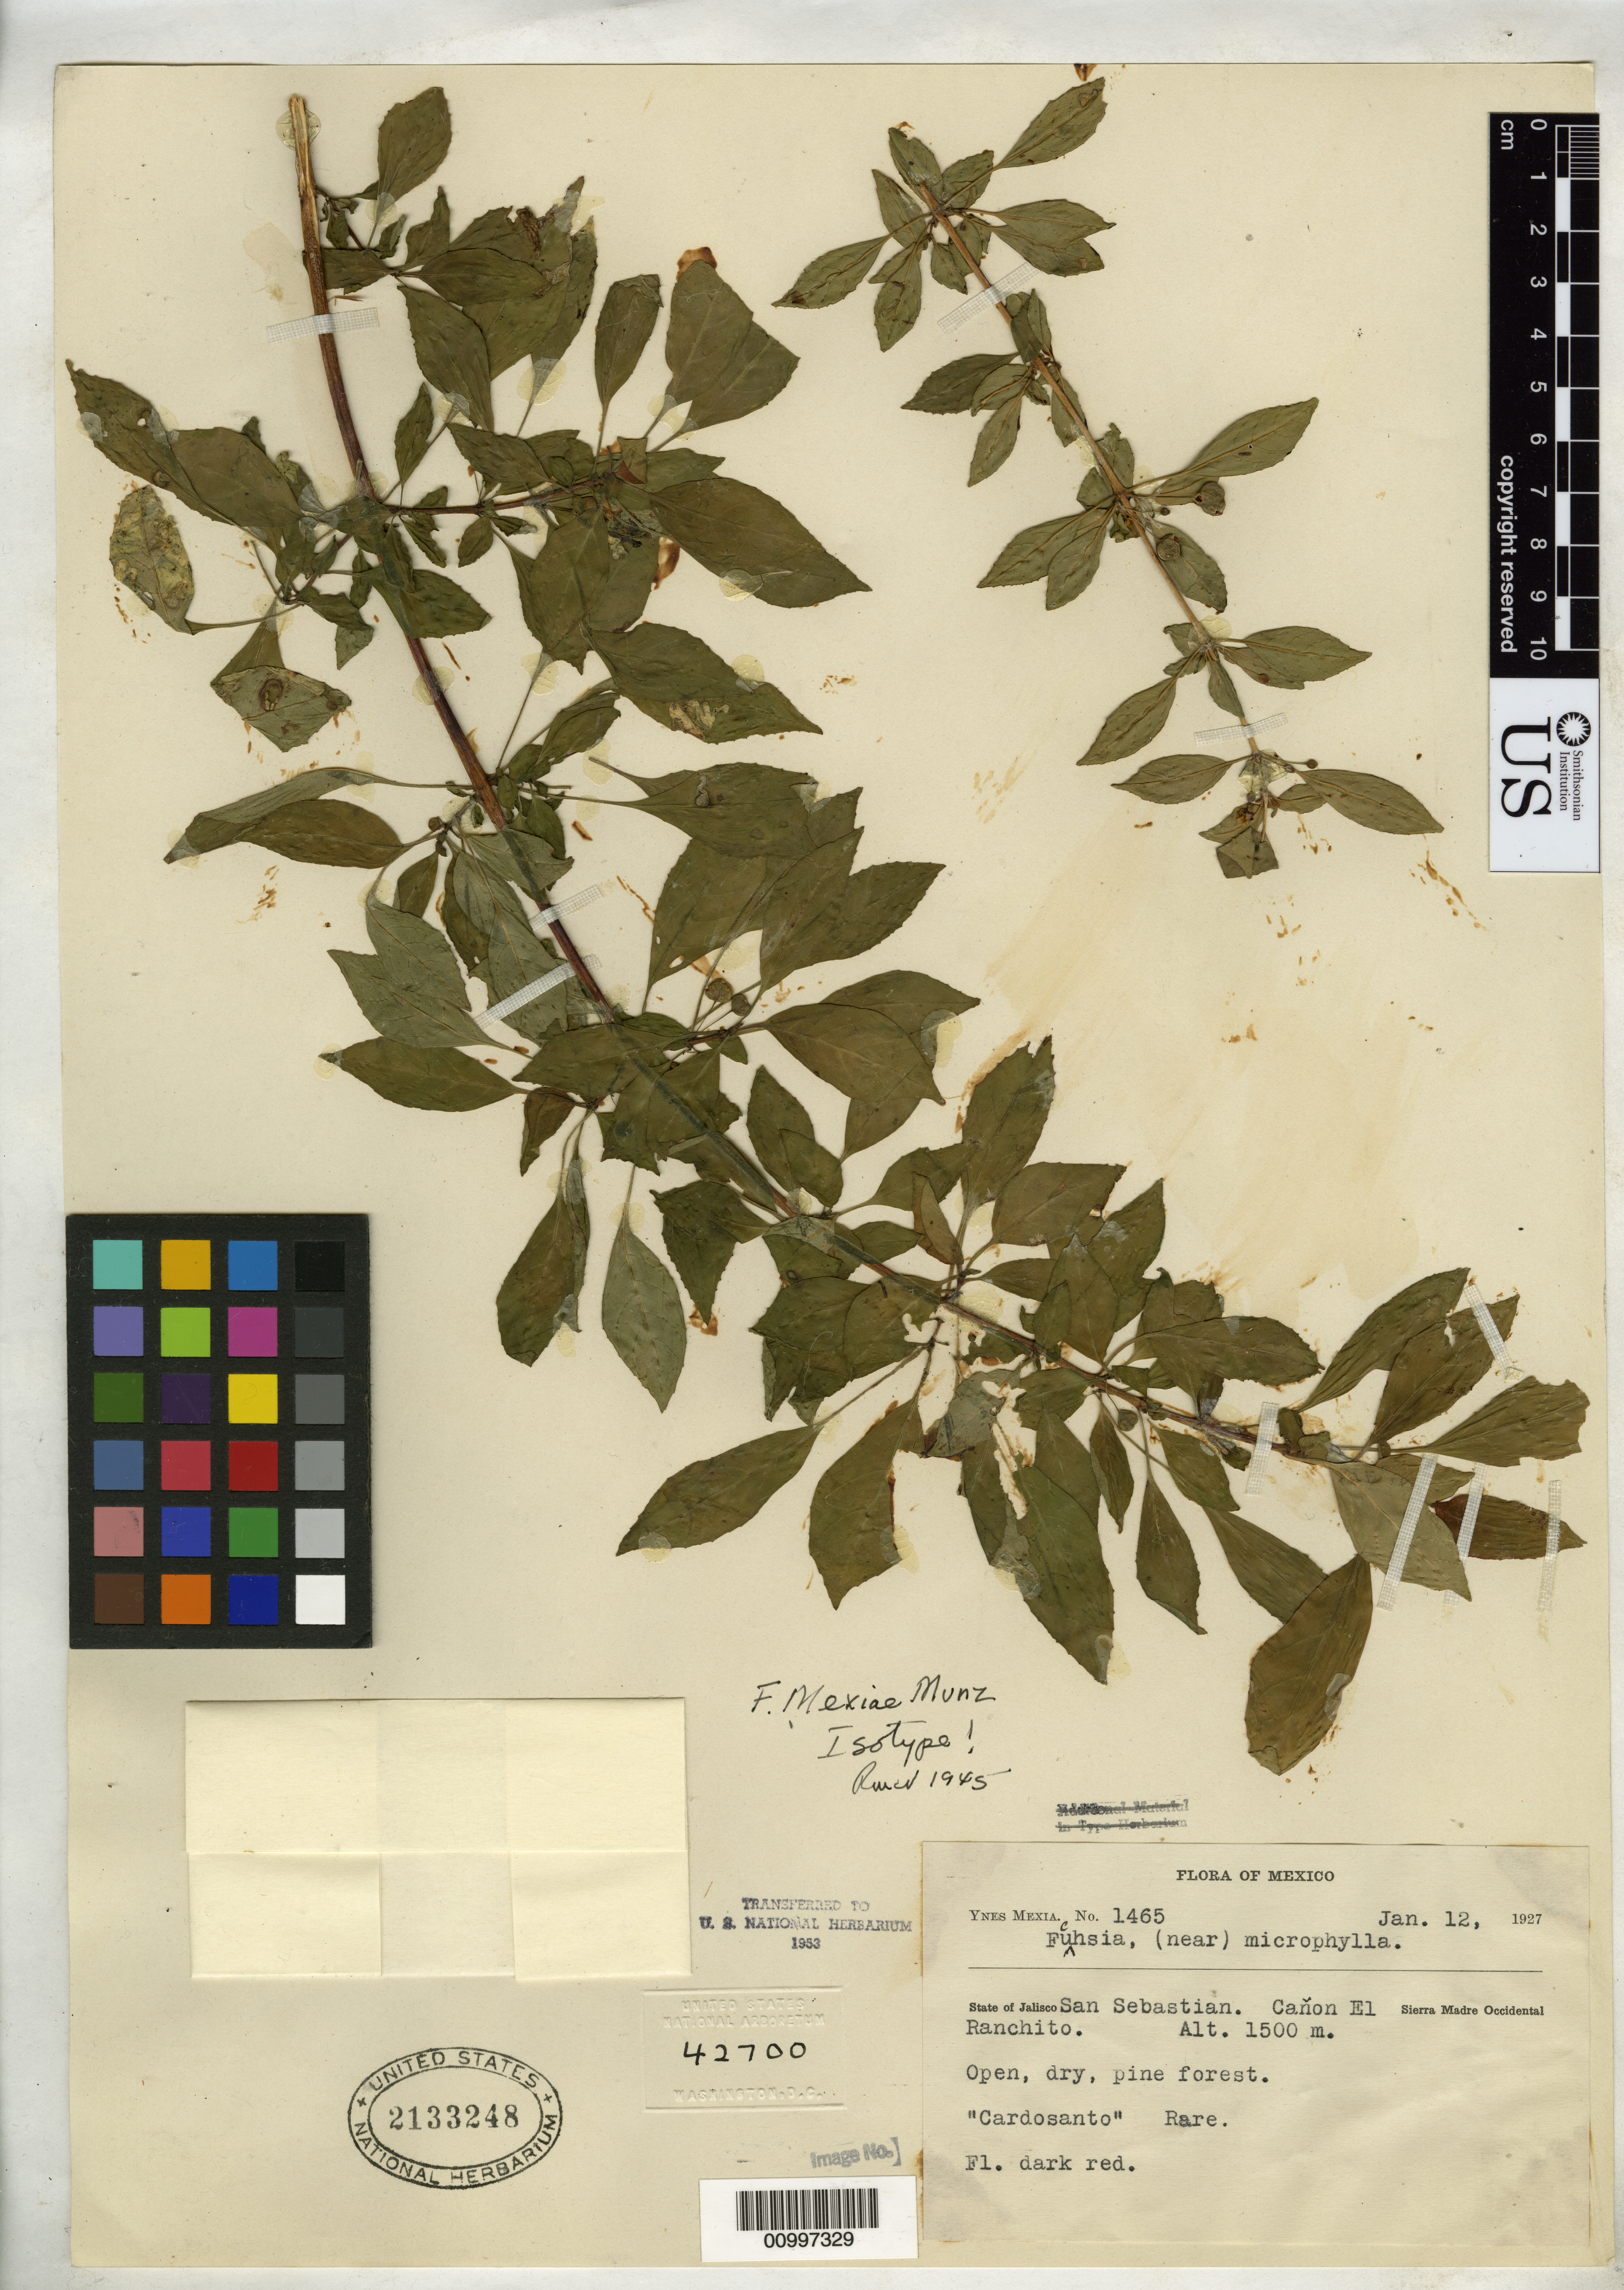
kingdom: Plantae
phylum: Tracheophyta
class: Magnoliopsida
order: Myrtales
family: Onagraceae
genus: Fuchsia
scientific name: Fuchsia mexiae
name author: Munz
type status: Isotype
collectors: Y. Mexia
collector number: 1465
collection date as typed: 12 Jan 1927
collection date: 1927-01-12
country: Mexico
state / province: Jalisco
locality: San Sebastian. Canyon El Ranchito. Sierra Madre Occidental.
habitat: Open, dry, pine forest.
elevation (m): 1500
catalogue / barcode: US 2133248